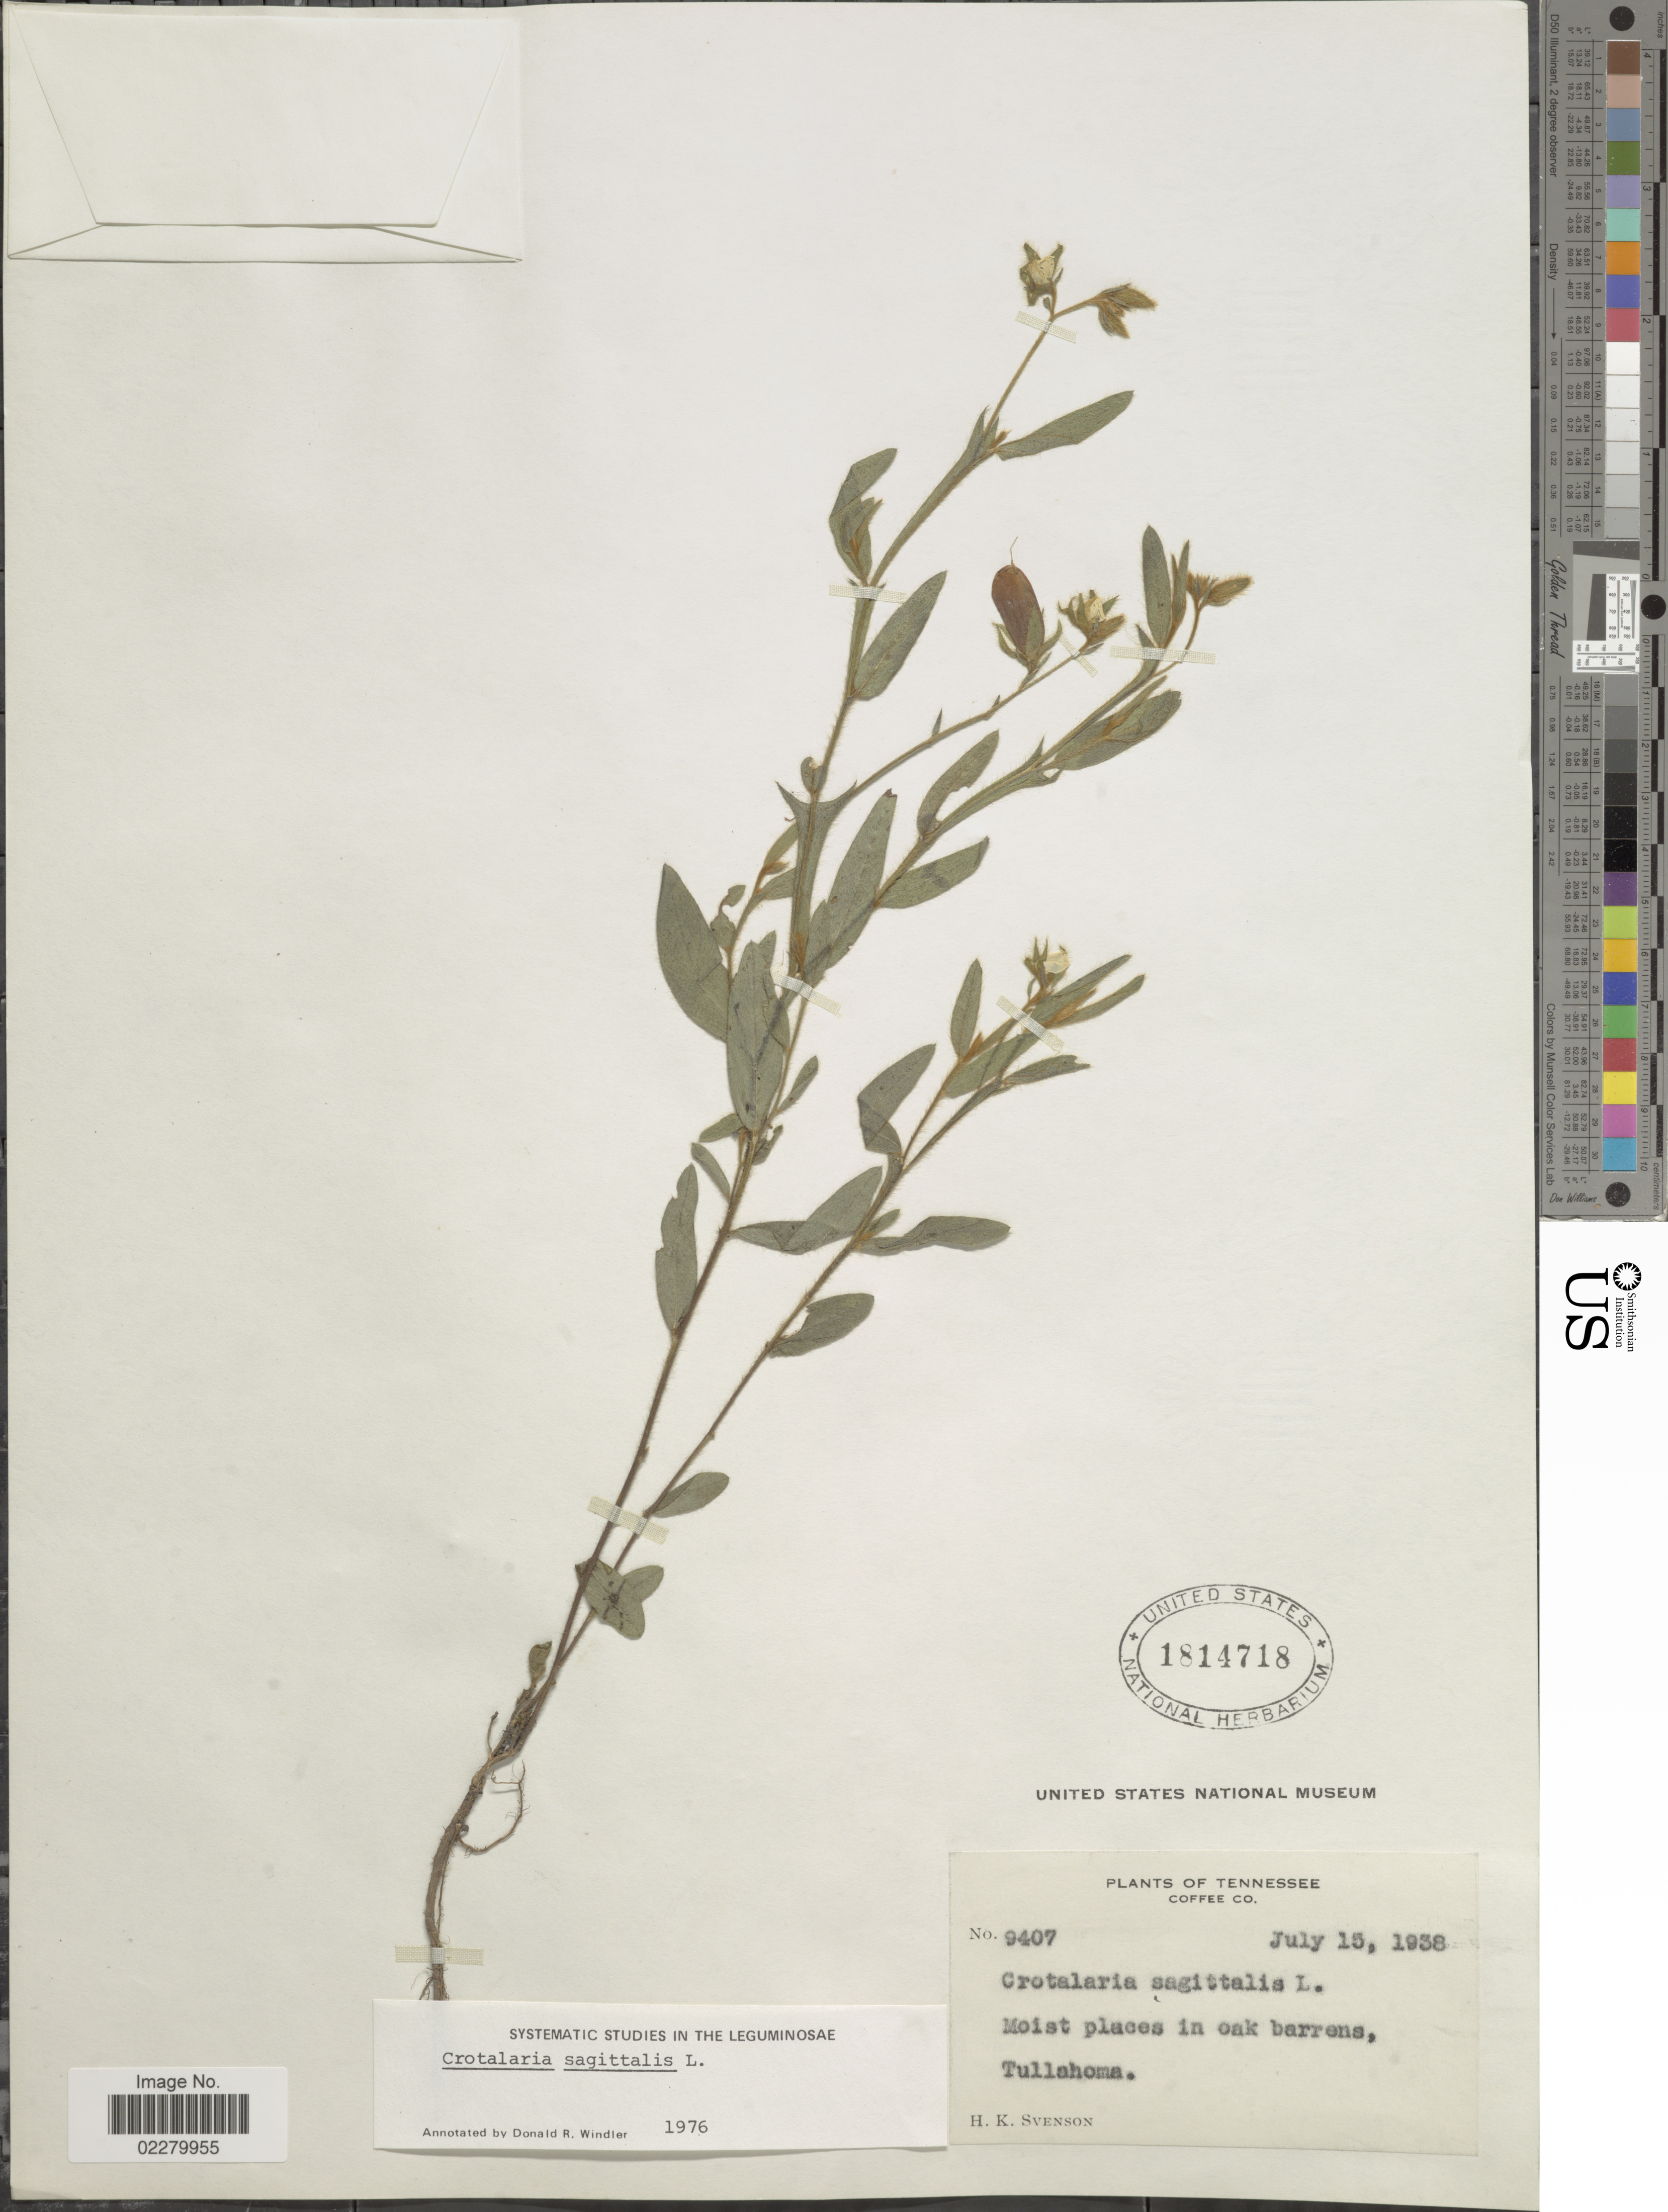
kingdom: Plantae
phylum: Tracheophyta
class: Magnoliopsida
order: Fabales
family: Fabaceae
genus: Crotalaria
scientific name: Crotalaria sagittalis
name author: L.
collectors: H. K. Svenson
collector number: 9407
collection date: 1938-07-15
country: United States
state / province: Tennessee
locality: Coffee Co. Moist places in oak barrens, Tullahoma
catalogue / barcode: US 1814718